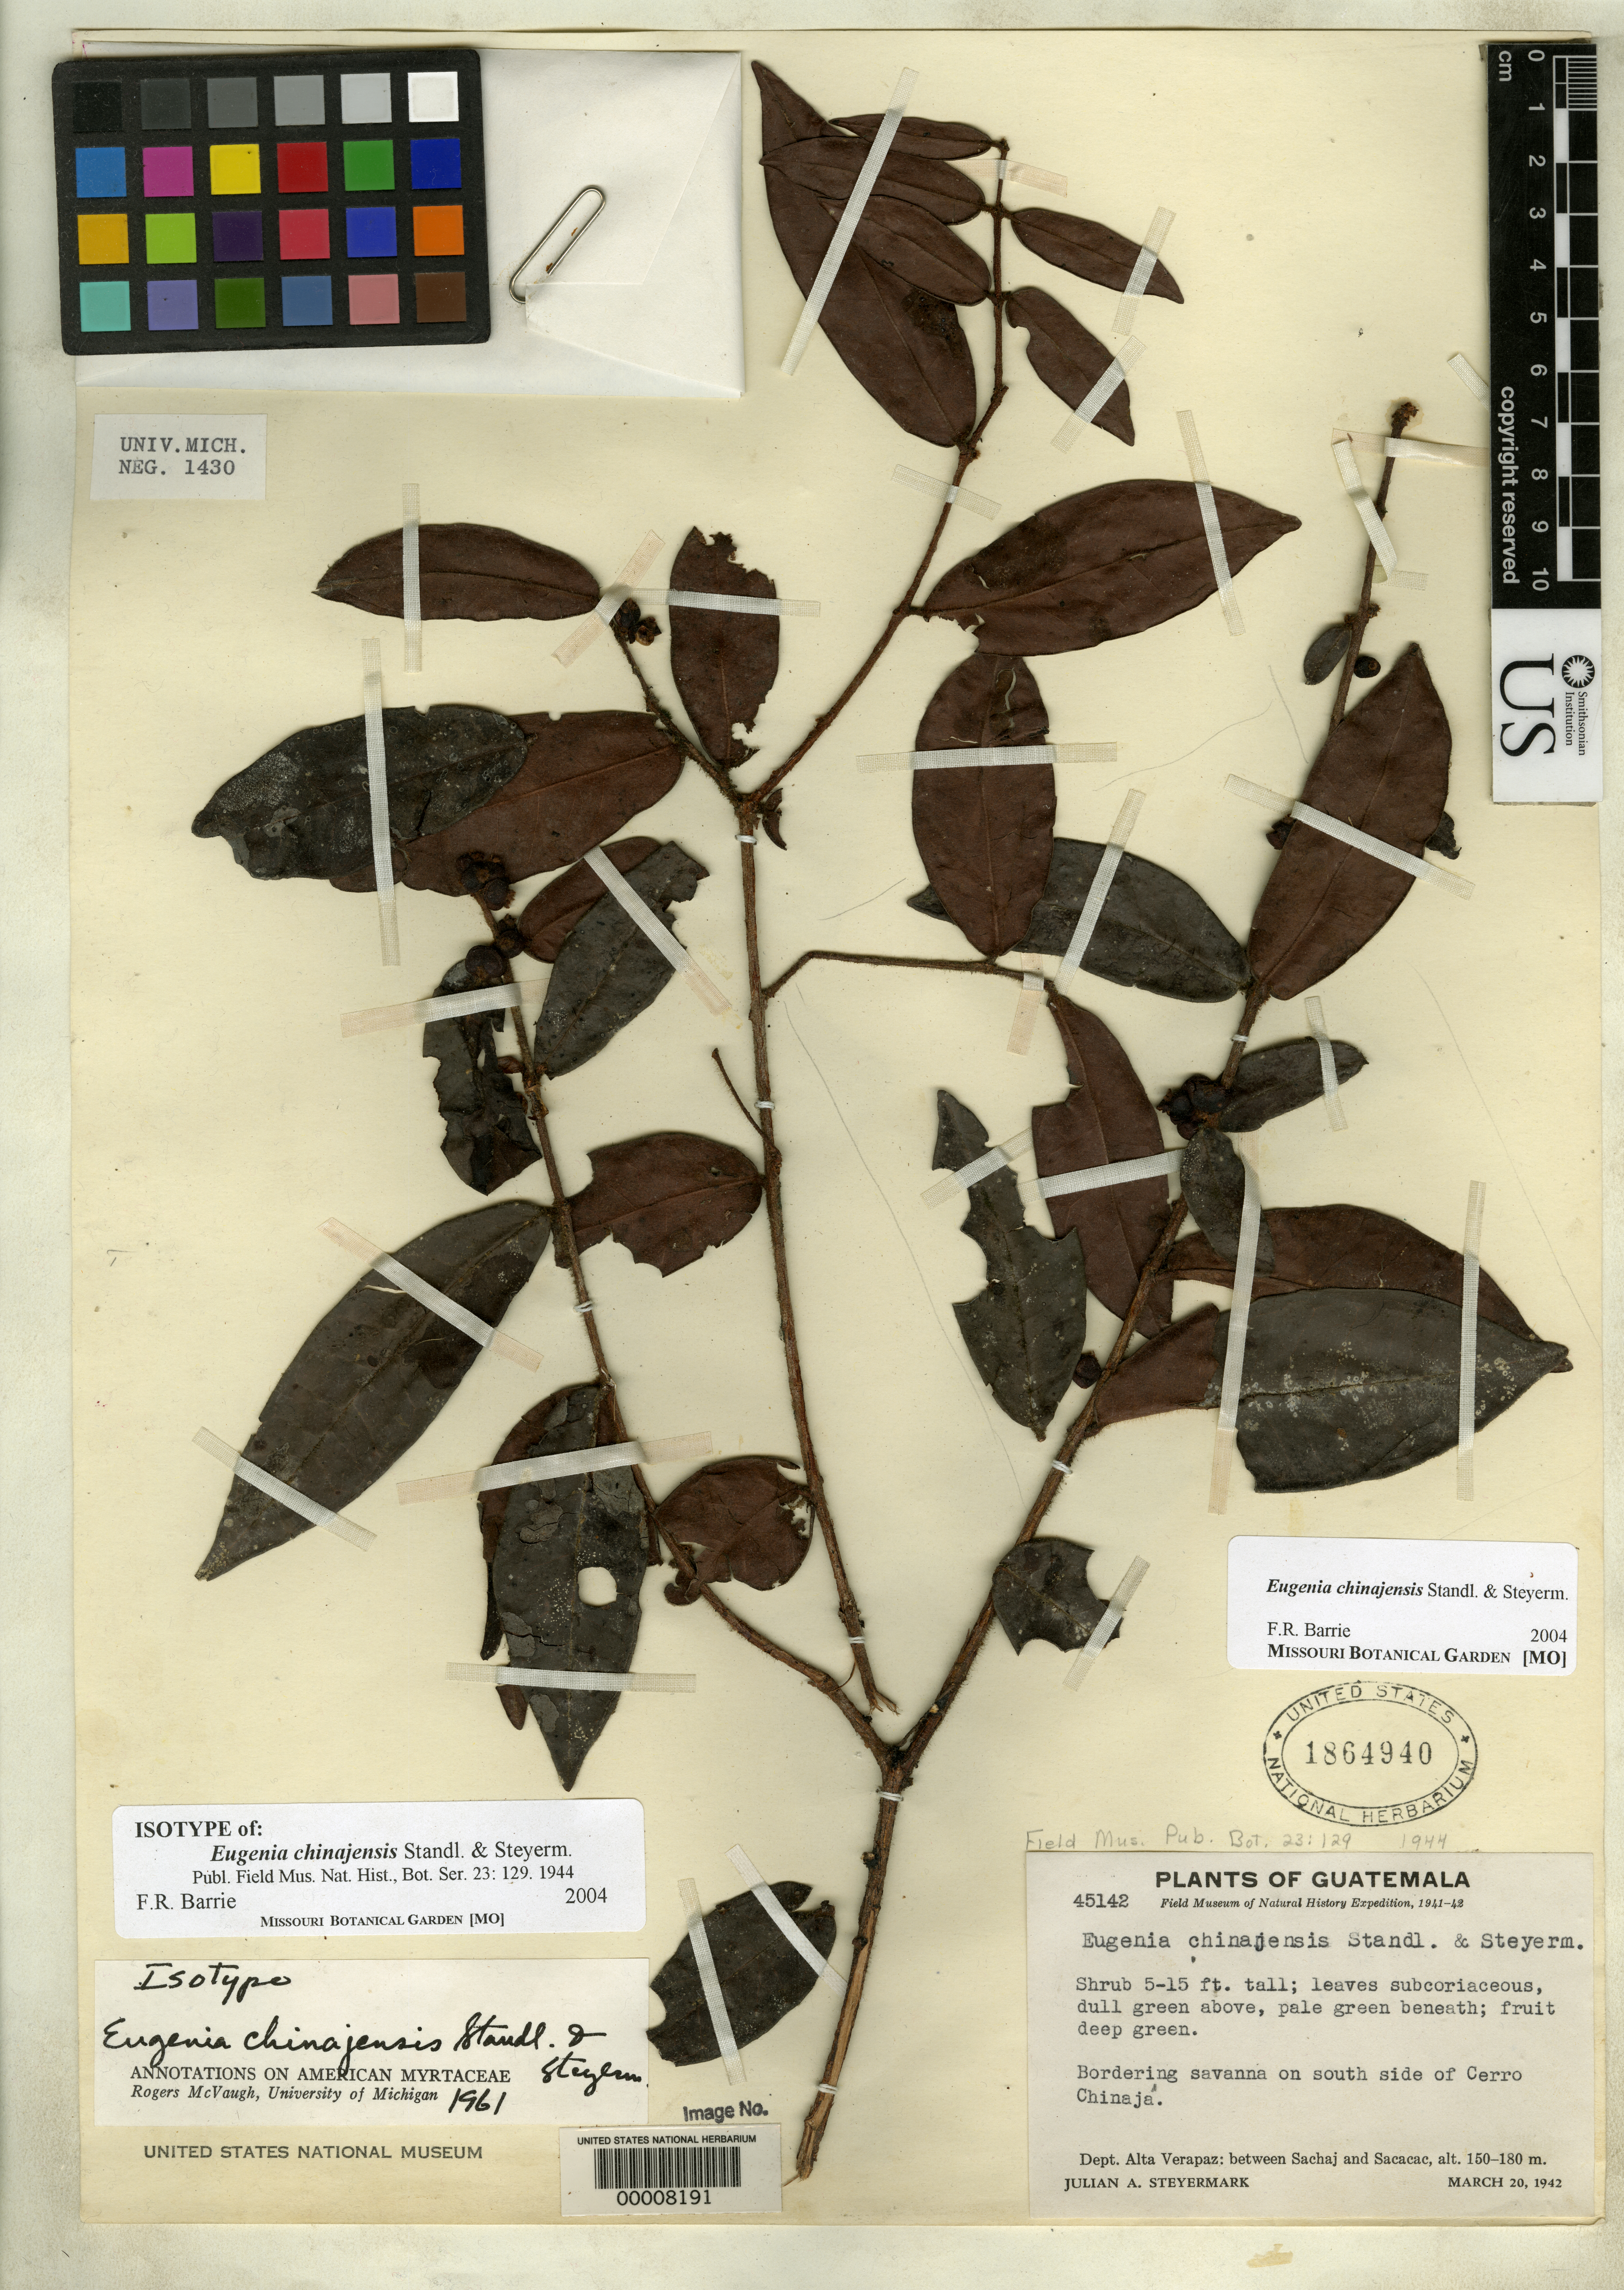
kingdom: Plantae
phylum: Tracheophyta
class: Magnoliopsida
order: Myrtales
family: Myrtaceae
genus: Eugenia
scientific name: Eugenia chinajensis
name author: Standl. & Steyerm.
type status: Isotype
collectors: J. Steyermark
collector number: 45142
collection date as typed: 20 Mar 1942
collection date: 1942-03-20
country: Guatemala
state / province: Alta Verapaz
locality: S side of Cerro Chinaja.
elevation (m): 150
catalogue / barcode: US 1864940